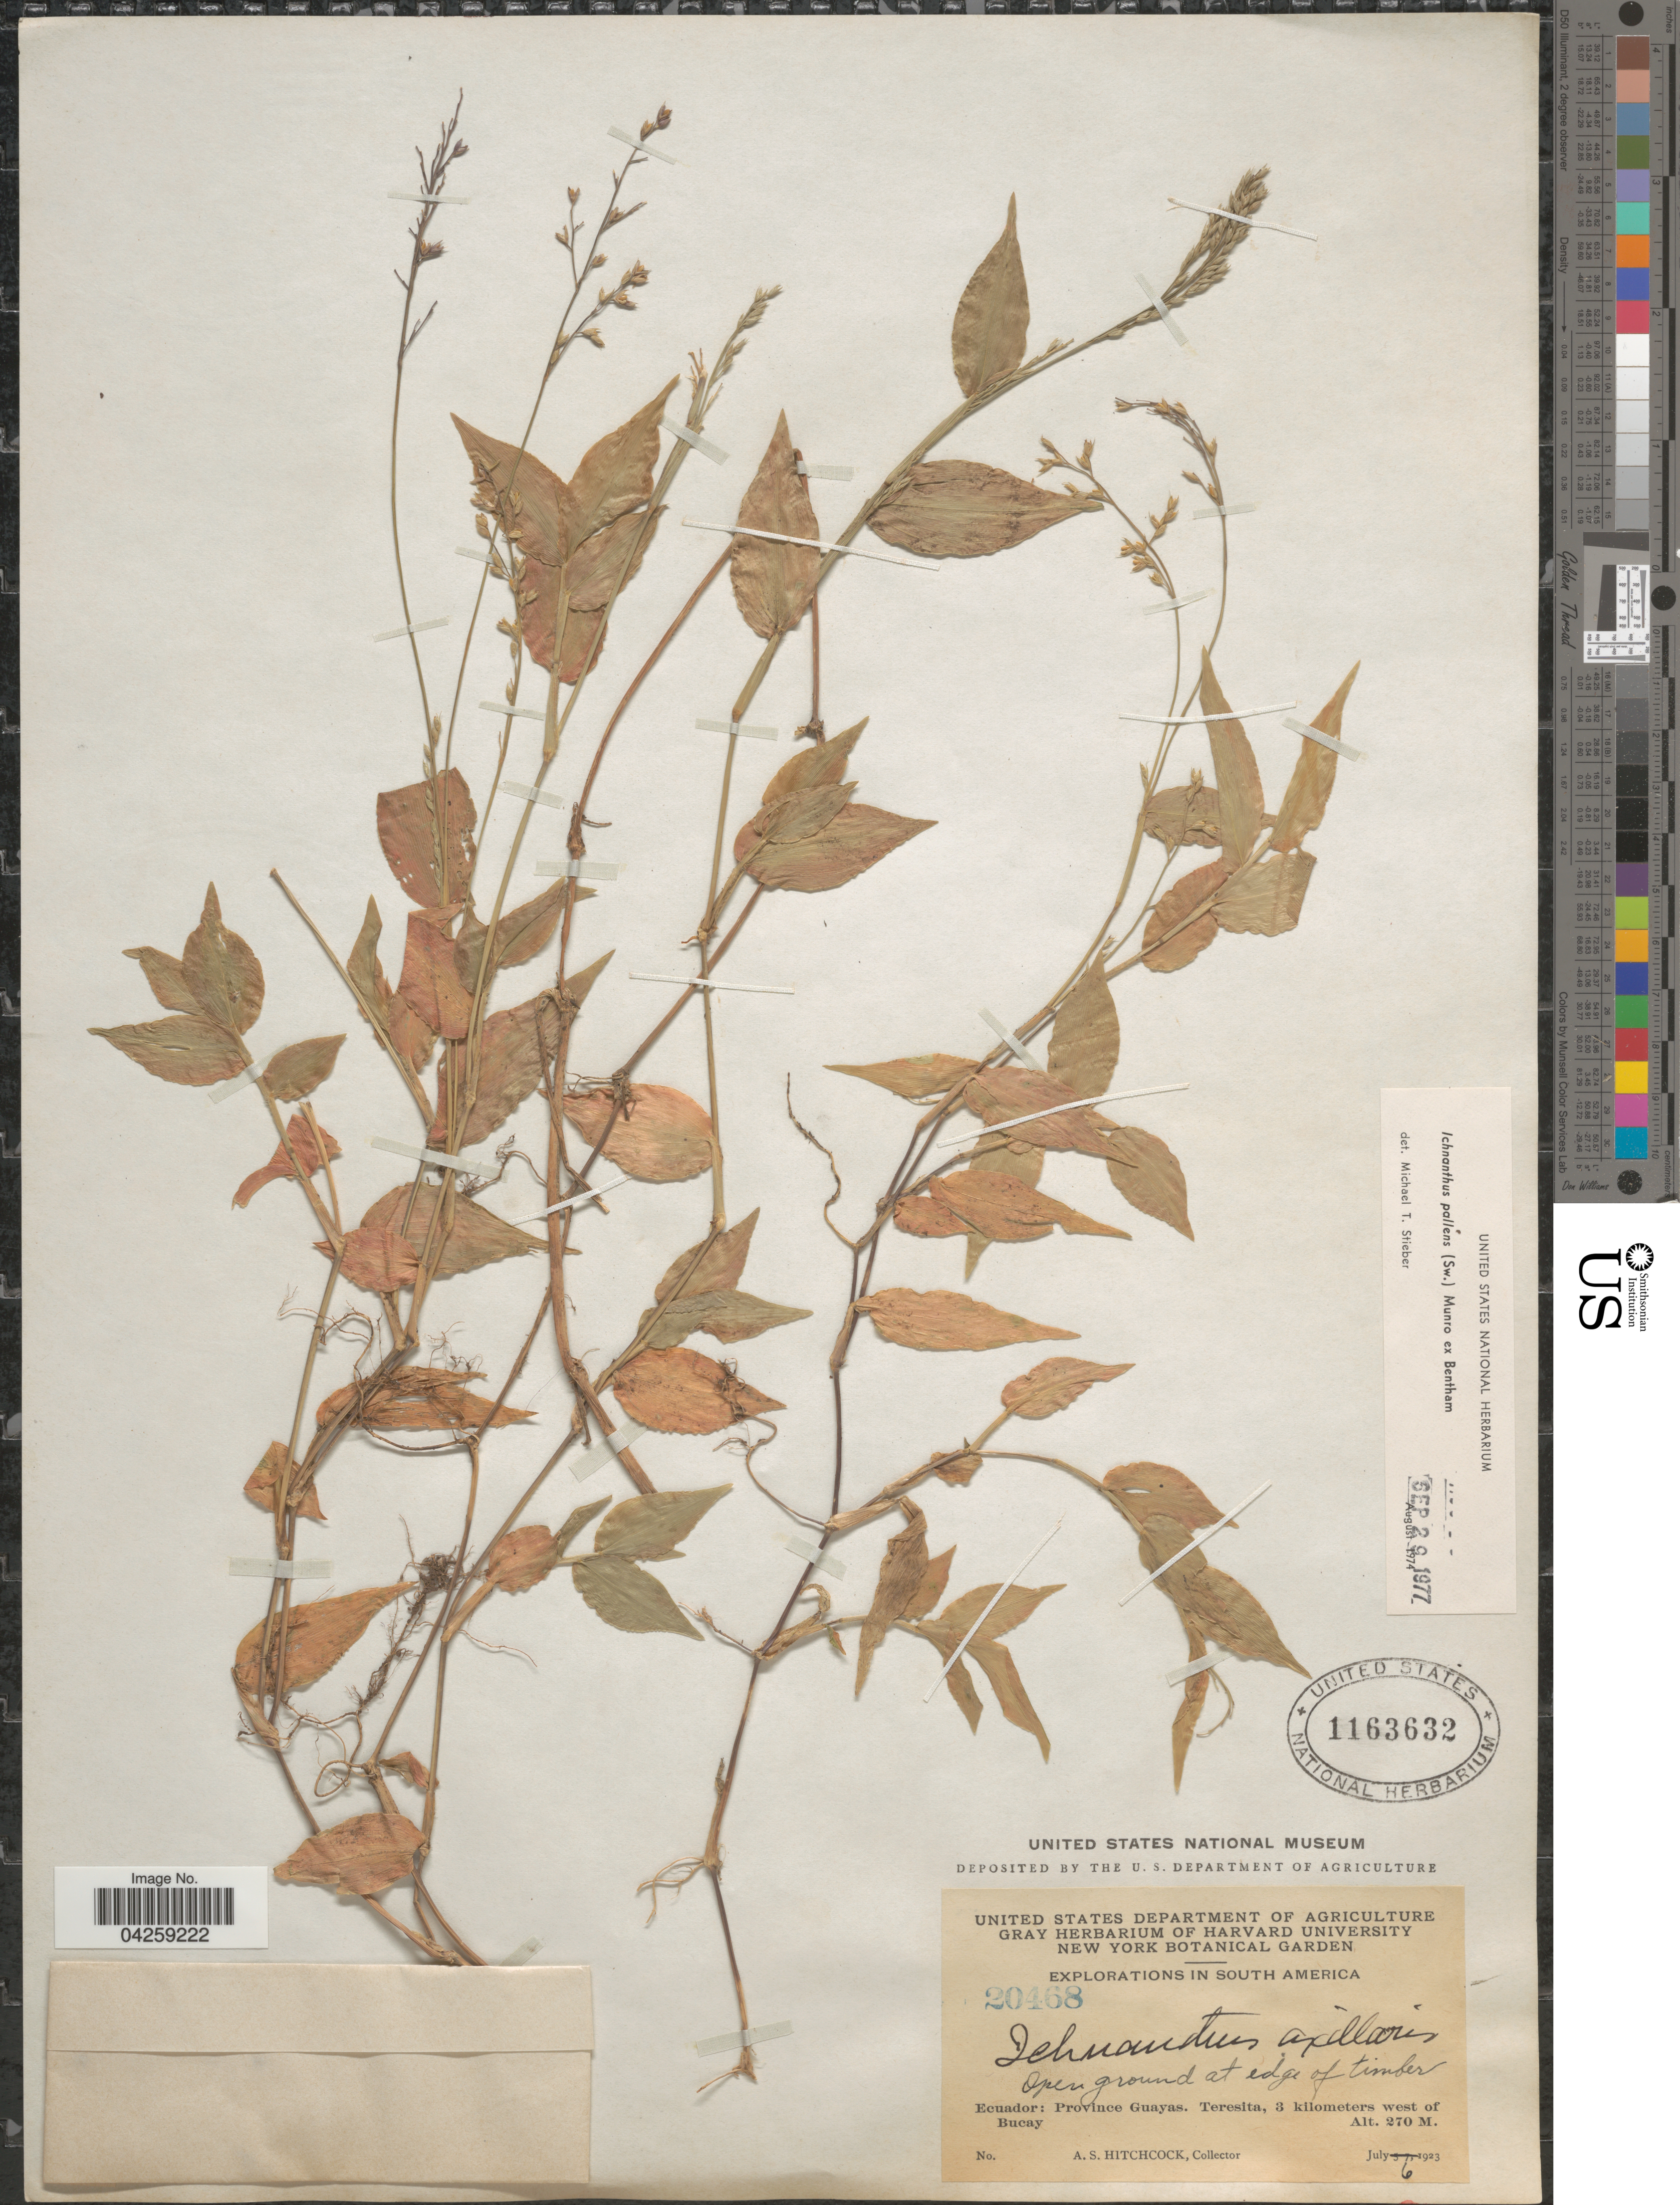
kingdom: Plantae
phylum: Tracheophyta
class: Liliopsida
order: Poales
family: Poaceae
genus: Ichnanthus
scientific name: Ichnanthus pallens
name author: (Sw.) Munro ex Benth.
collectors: A. S. Hitchcock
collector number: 20468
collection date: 1923-07-06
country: Ecuador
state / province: Guayas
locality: Open ground at edge of timber. Teresita, 3 kilometers west of Bucay.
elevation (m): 270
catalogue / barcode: US 1163632